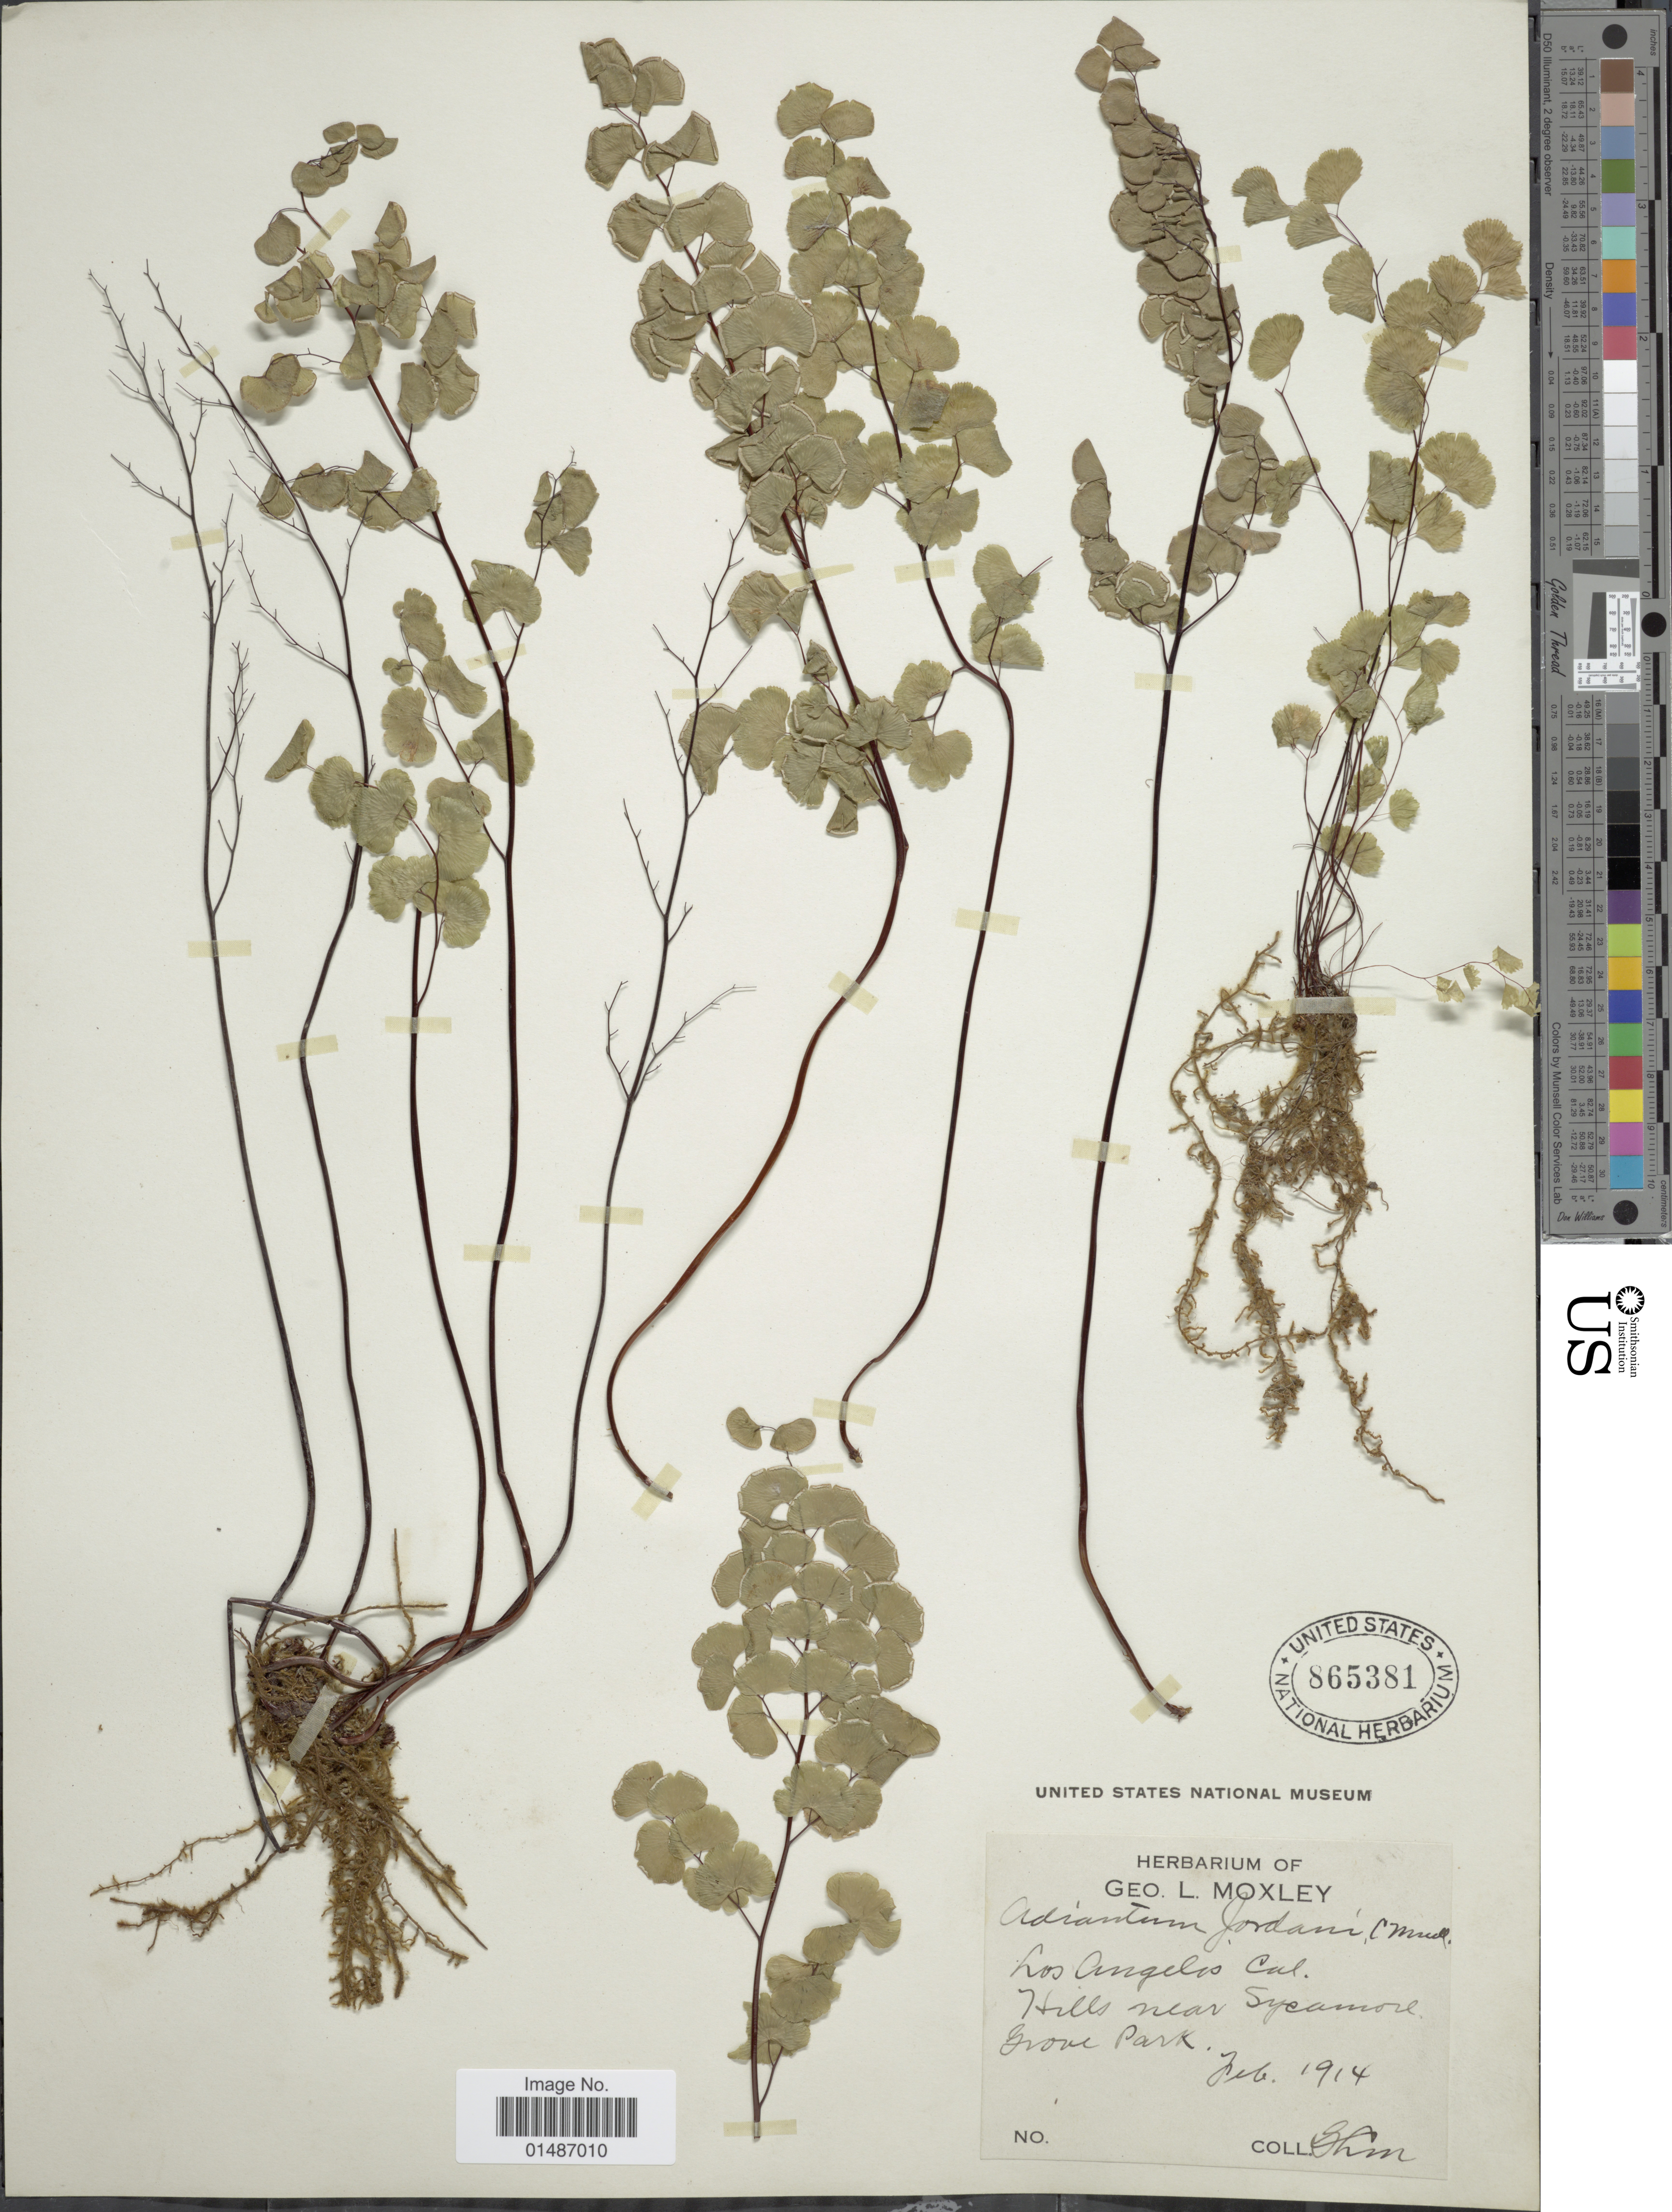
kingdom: Plantae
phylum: Tracheophyta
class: Polypodiopsida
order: Polypodiales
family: Pteridaceae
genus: Adiantum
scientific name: Adiantum jordanii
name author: C.H. Mull.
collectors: G. L. Moxley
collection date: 1914-02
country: United States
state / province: California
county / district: Los Angeles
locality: Los Angeles. Hills near Sycamore, Grove Park.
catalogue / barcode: US 865381